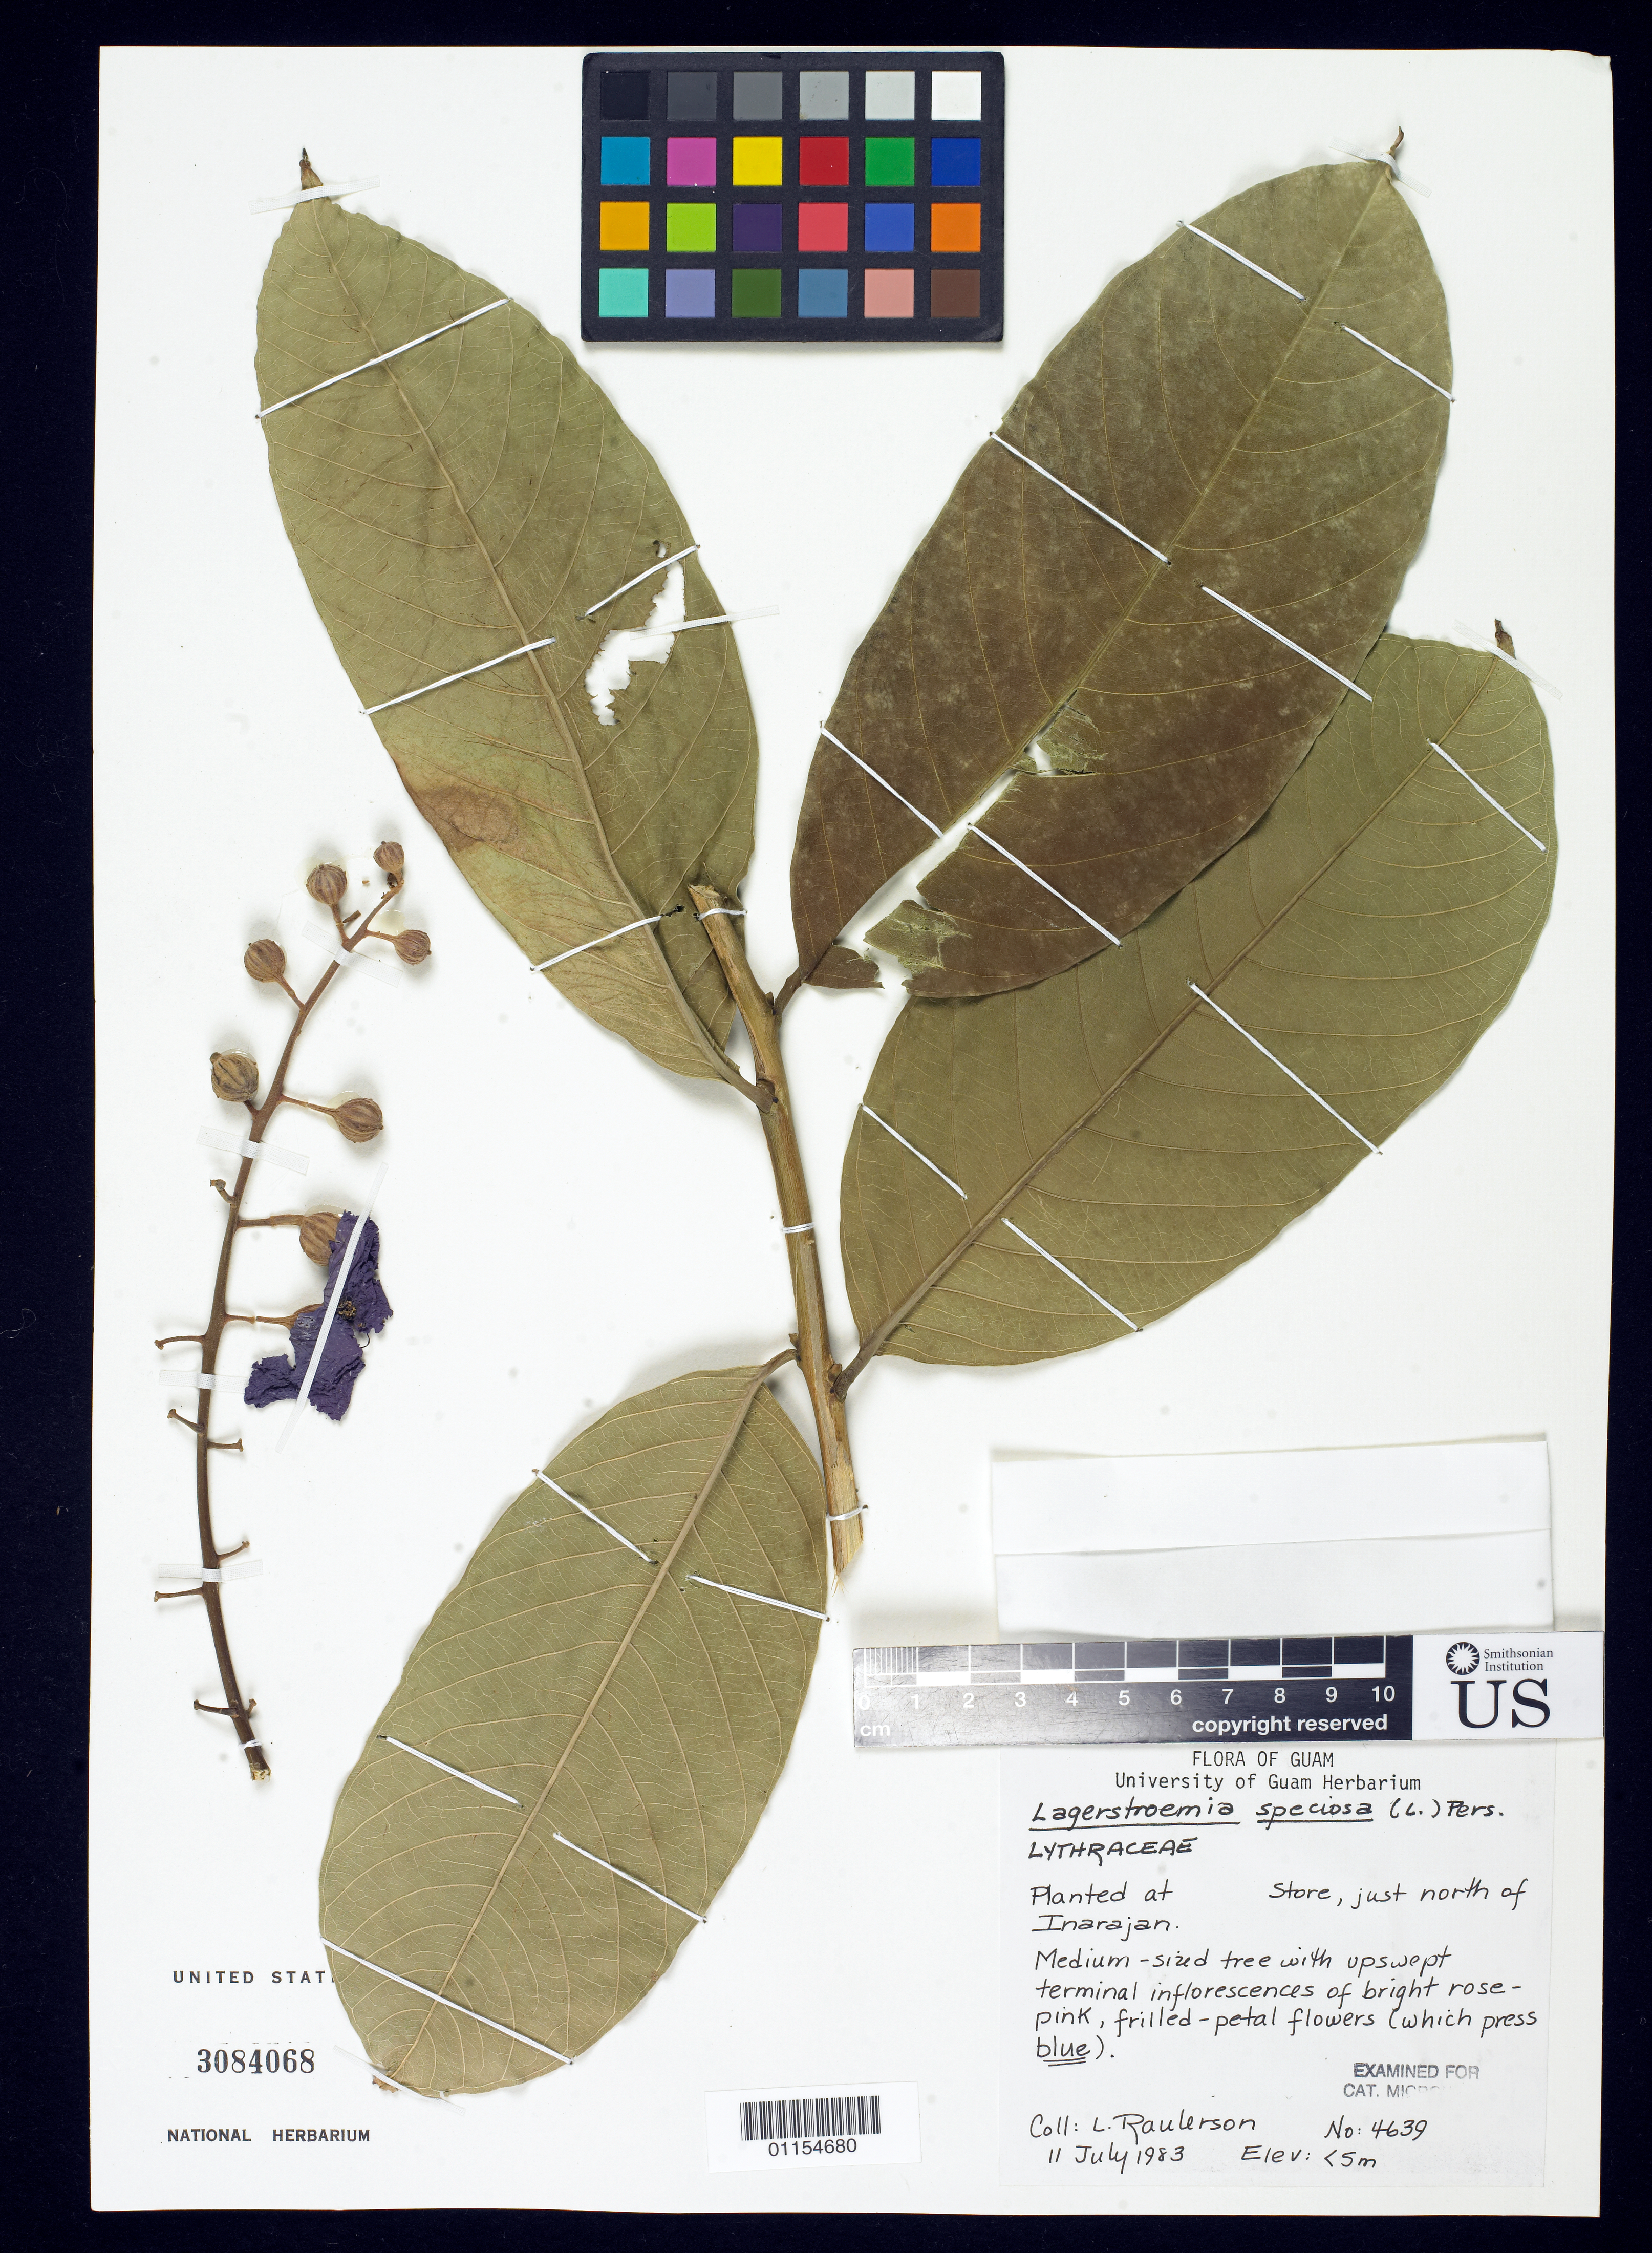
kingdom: Plantae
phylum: Tracheophyta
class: Magnoliopsida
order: Myrtales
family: Lythraceae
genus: Lagerstroemia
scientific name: Lagerstroemia speciosa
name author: (L.) Pers.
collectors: L. Raulerson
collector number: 4639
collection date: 1983-07-11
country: Guam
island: Guam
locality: Just north of Inarajan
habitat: Planted at store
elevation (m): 5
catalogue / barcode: US 3084068